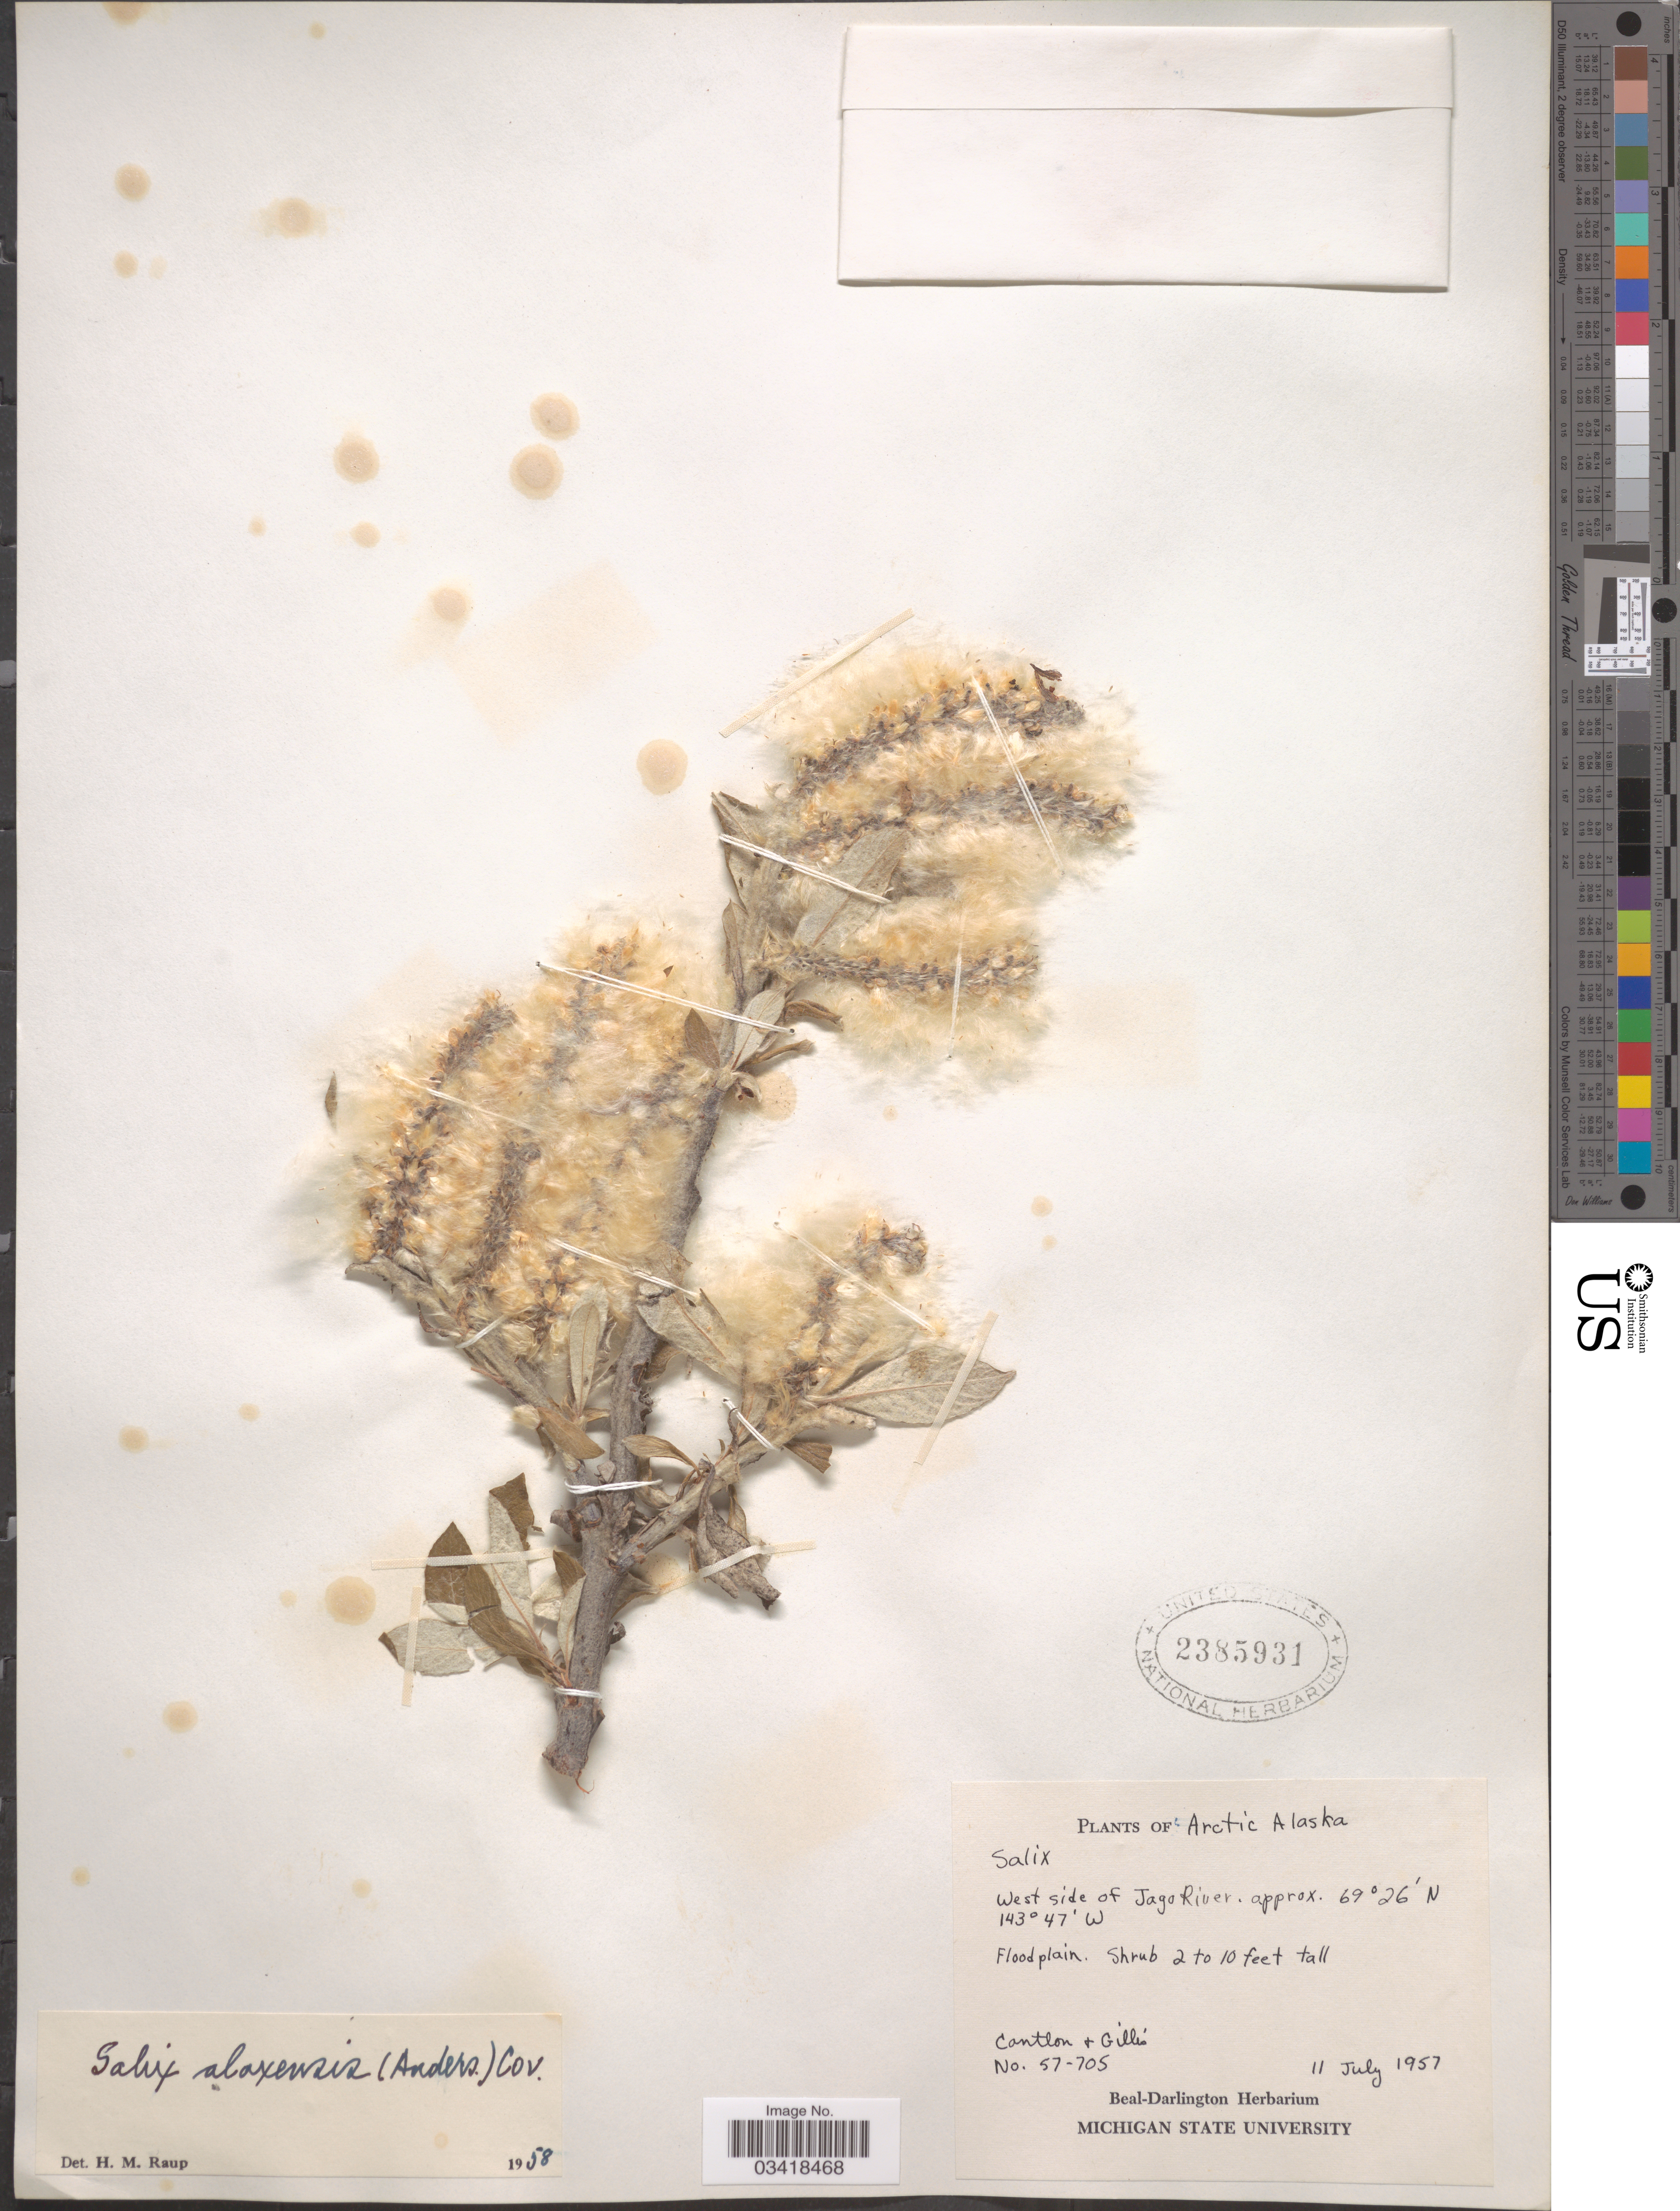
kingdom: Plantae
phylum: Tracheophyta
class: Magnoliopsida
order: Malpighiales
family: Salicaceae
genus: Salix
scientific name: Salix alaxensis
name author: (Andersson) Coville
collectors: Cantlon & -. Gillis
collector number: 57-705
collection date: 1957-07-11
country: United States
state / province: Alaska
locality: Arctic Alaska. West side of Jago River.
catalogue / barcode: US 2385931